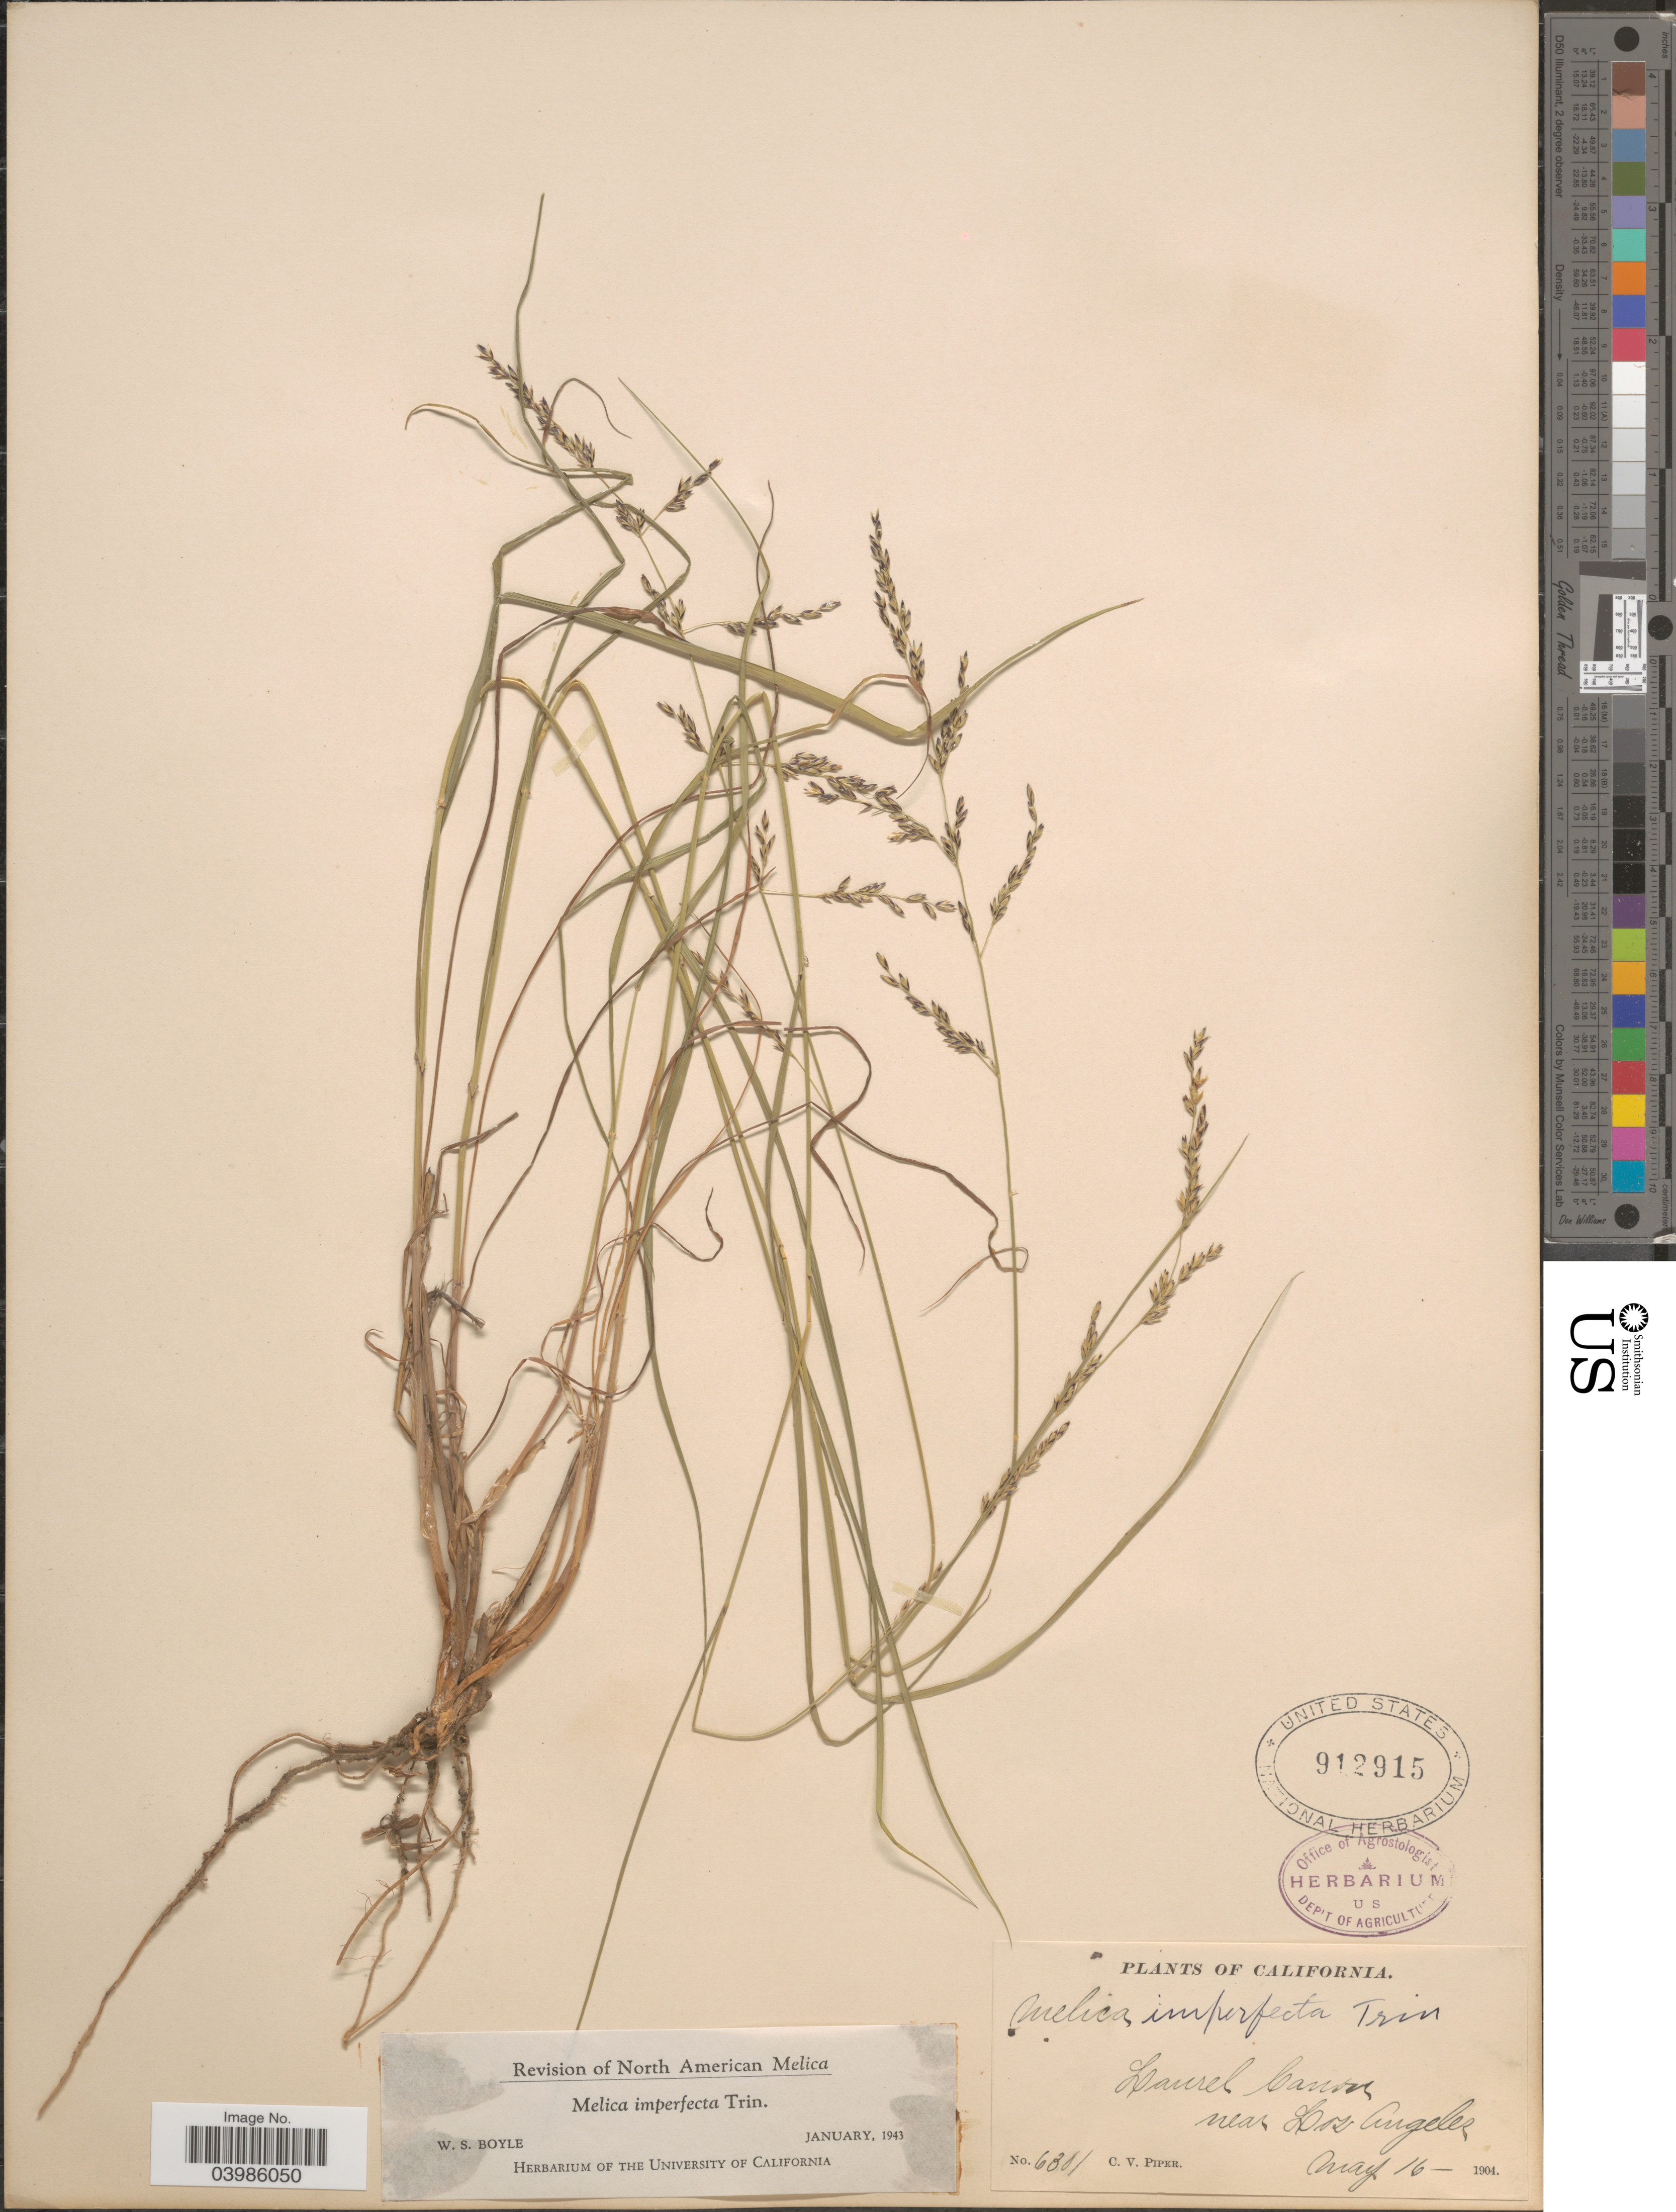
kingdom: Plantae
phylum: Tracheophyta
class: Liliopsida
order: Poales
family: Poaceae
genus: Melica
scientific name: Melica imperfecta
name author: Trin.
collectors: C. V. Piper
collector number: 6301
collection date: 1904-05-16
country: United States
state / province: California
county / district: Los Angeles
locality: Laurel Canon near Los Angeles.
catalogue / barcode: US 912915